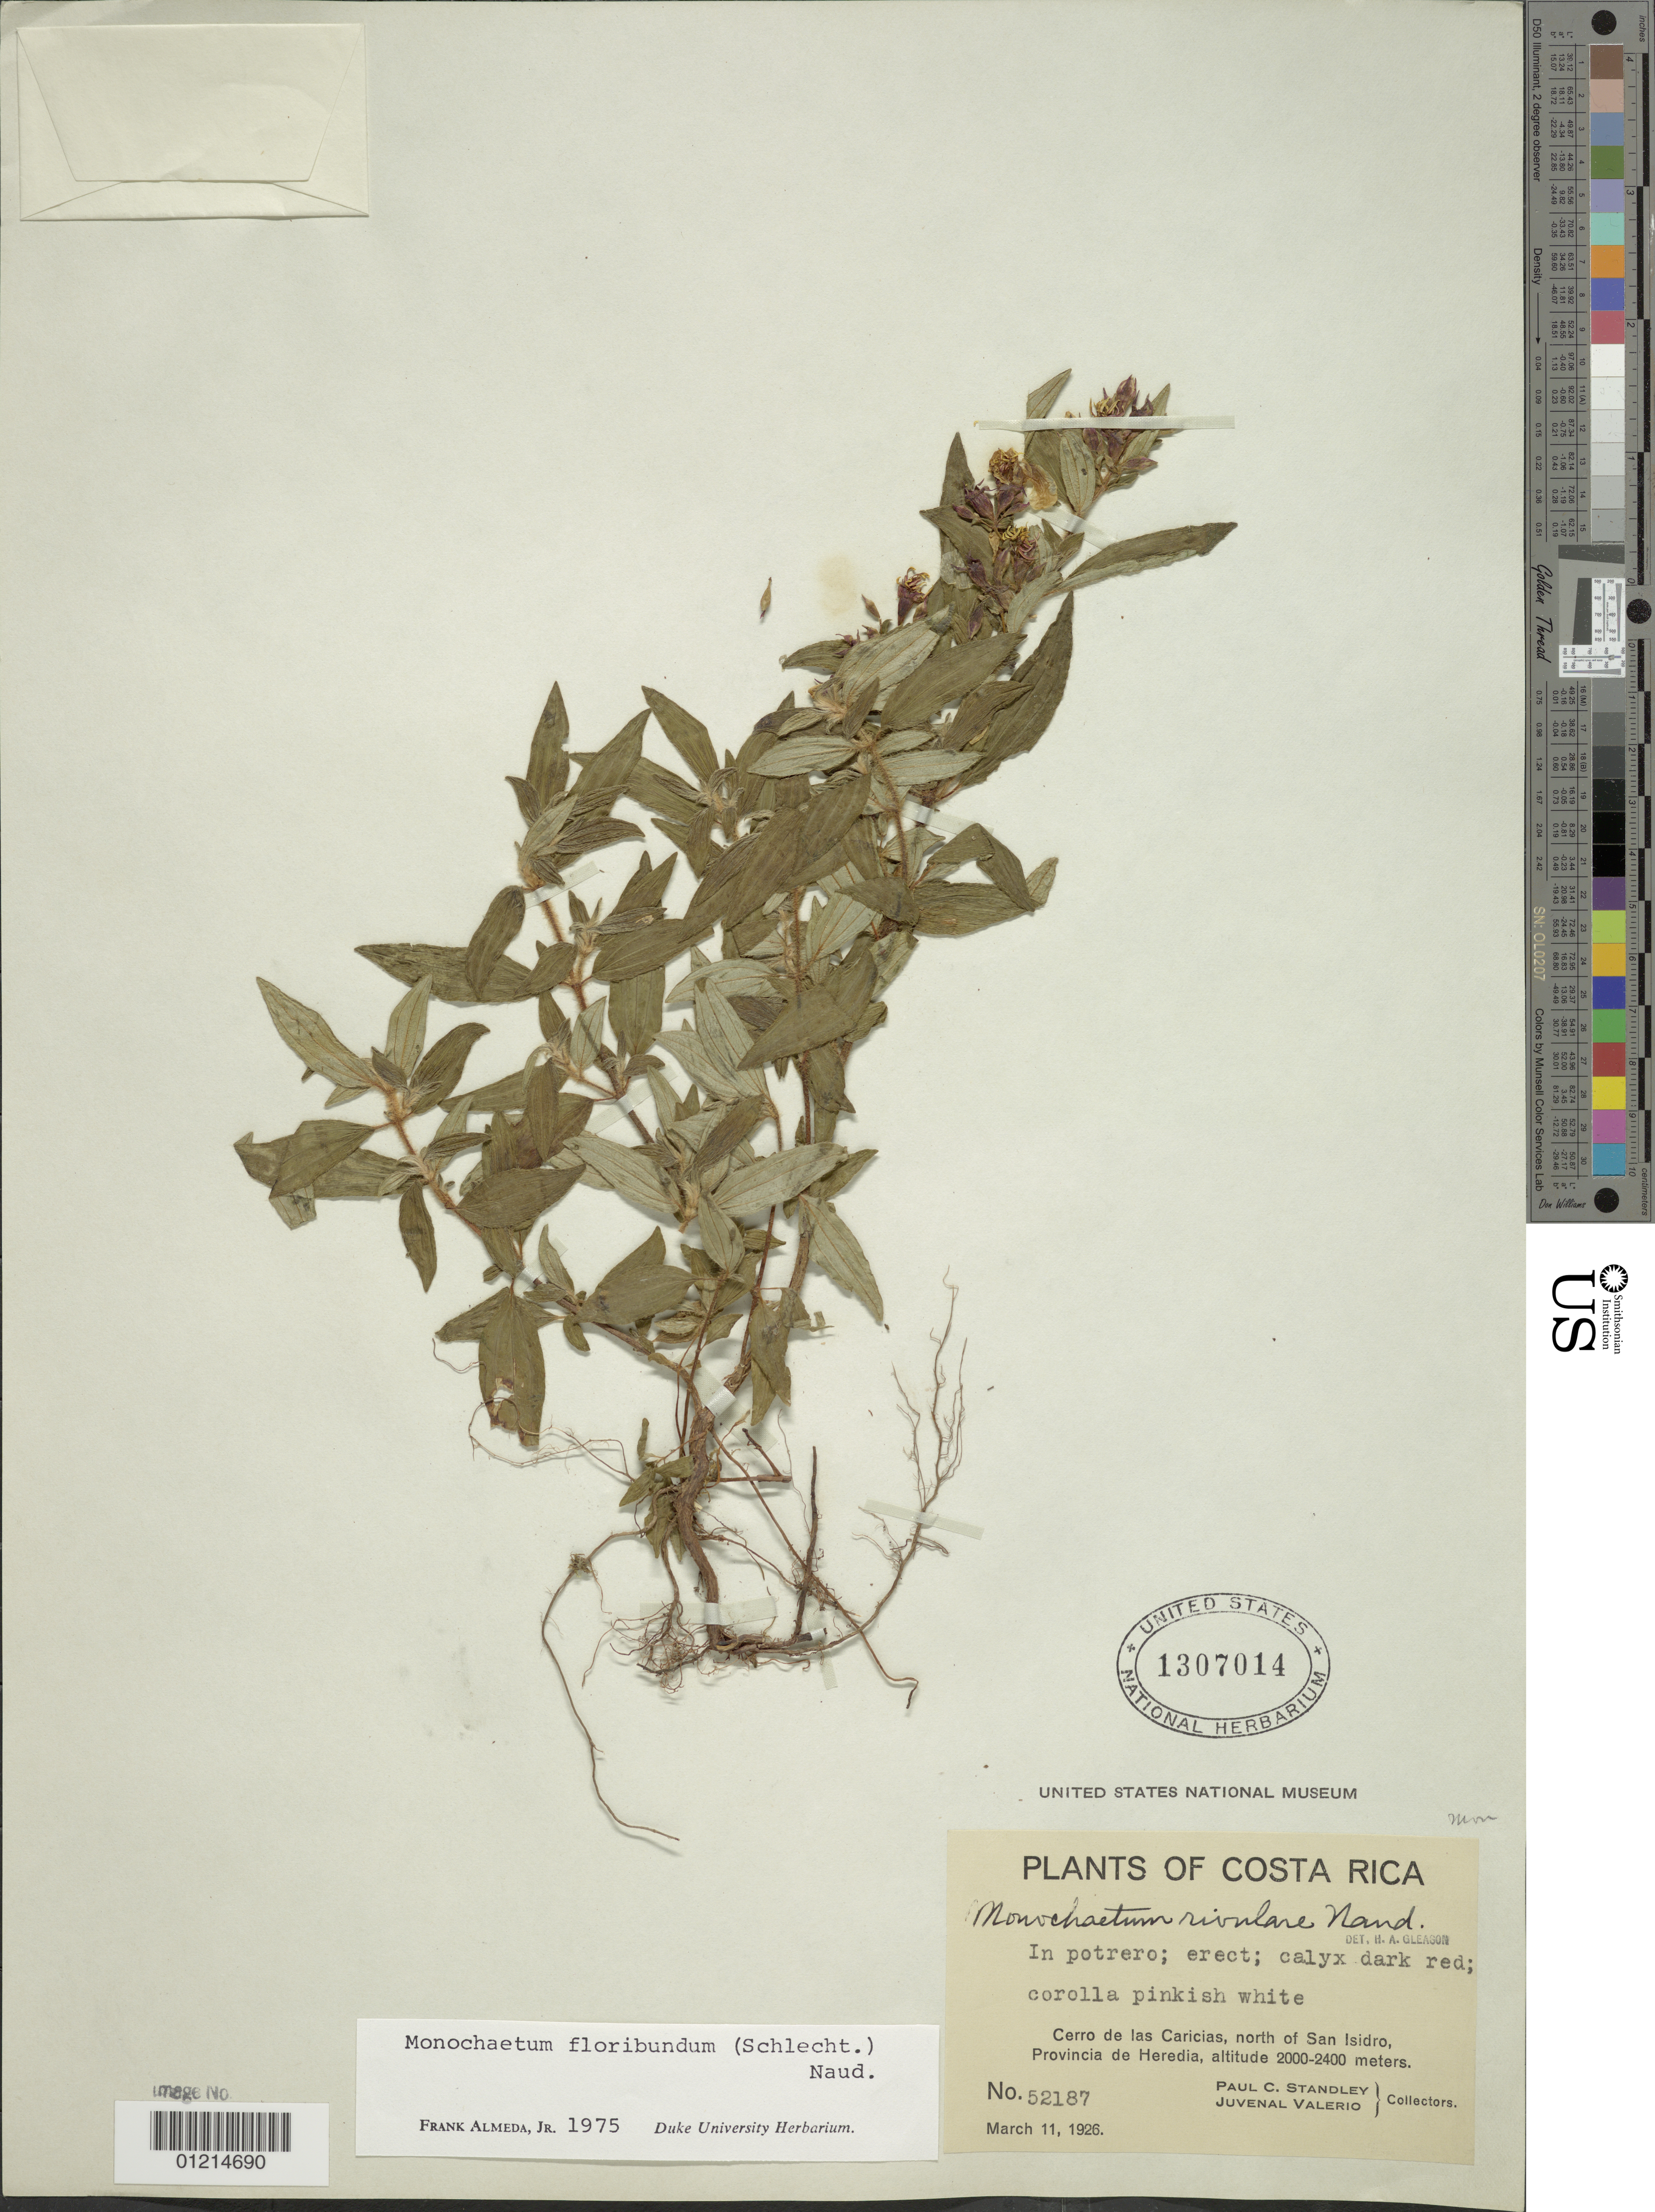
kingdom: Plantae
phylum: Tracheophyta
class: Magnoliopsida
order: Myrtales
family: Melastomataceae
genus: Monochaetum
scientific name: Monochaetum floribundum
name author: (Schltdl.) Naudin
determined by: Almeda, F.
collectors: P. C. Standley & J. Valerio R.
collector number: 52187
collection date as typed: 11 Mar 1926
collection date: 1926-03-11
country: Costa Rica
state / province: Heredia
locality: Cerro de las Caricias, N of San Isidro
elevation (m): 2000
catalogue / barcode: US 1307014